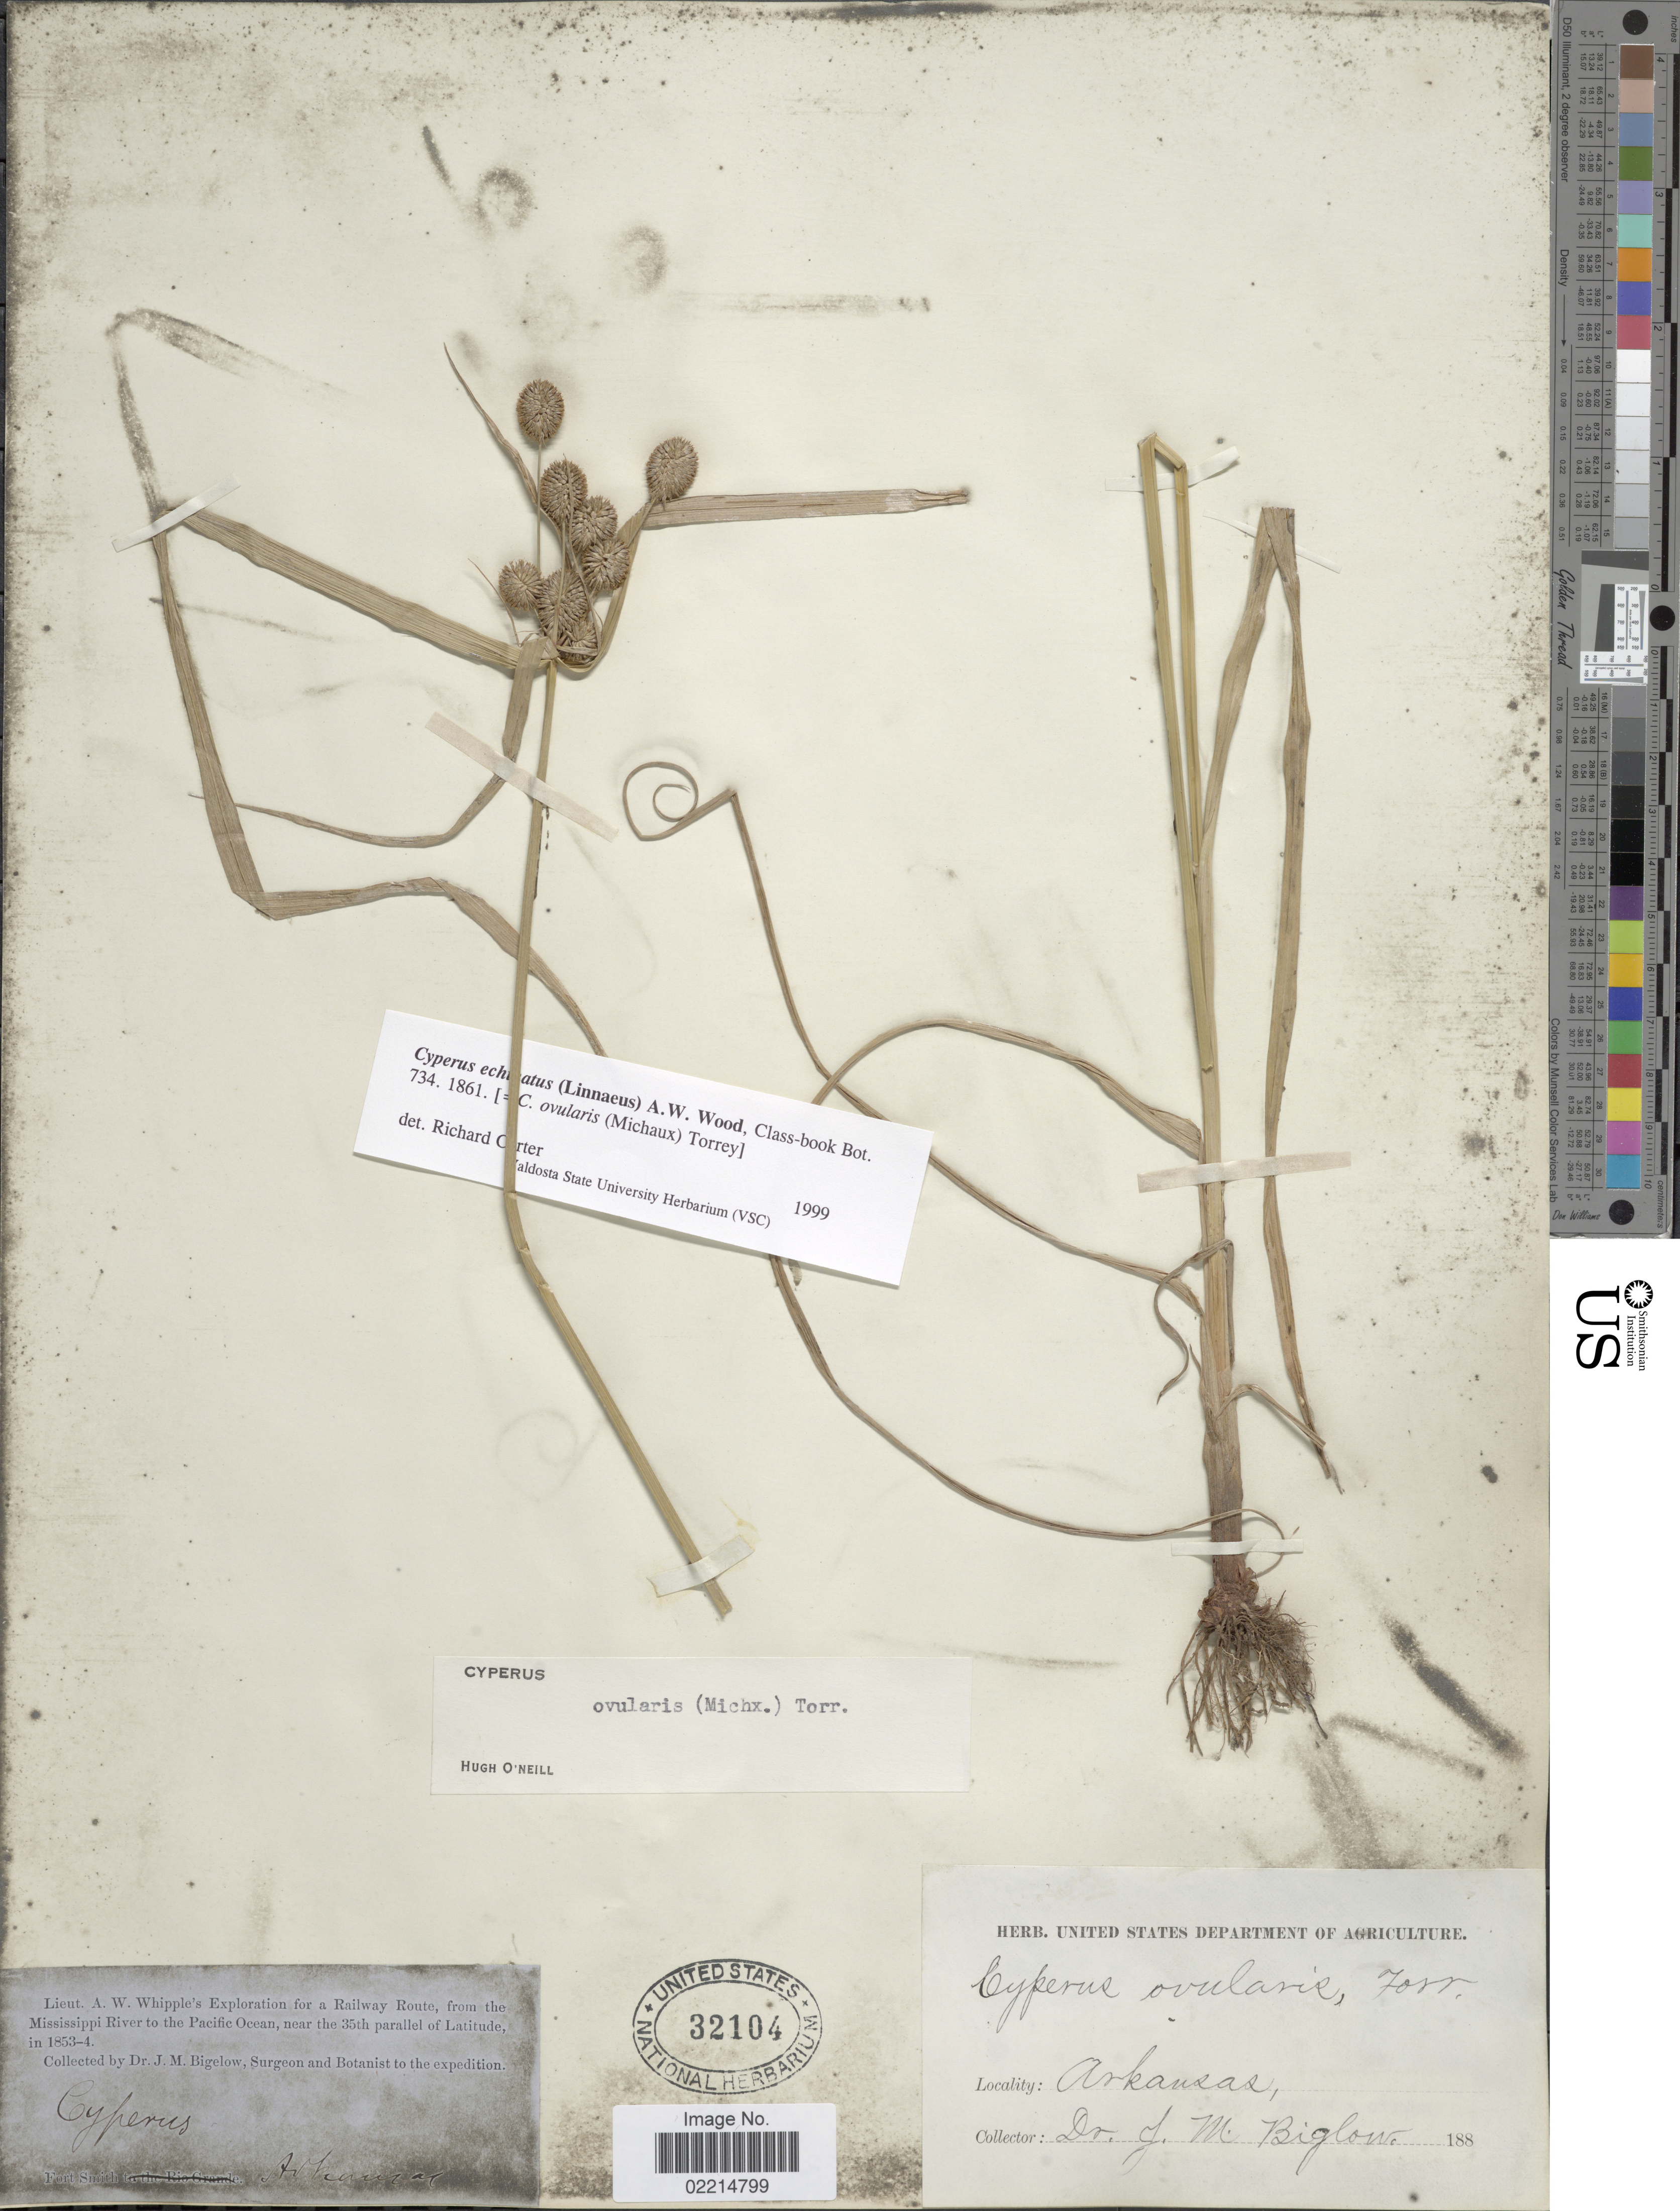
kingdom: Plantae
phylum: Tracheophyta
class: Liliopsida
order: Poales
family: Cyperaceae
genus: Cyperus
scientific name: Cyperus echinatus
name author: (L.) Alph. Wood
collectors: J. M. Bigelow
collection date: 1853/1854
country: United States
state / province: Arkansas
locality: Fort Smith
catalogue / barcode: US 32104